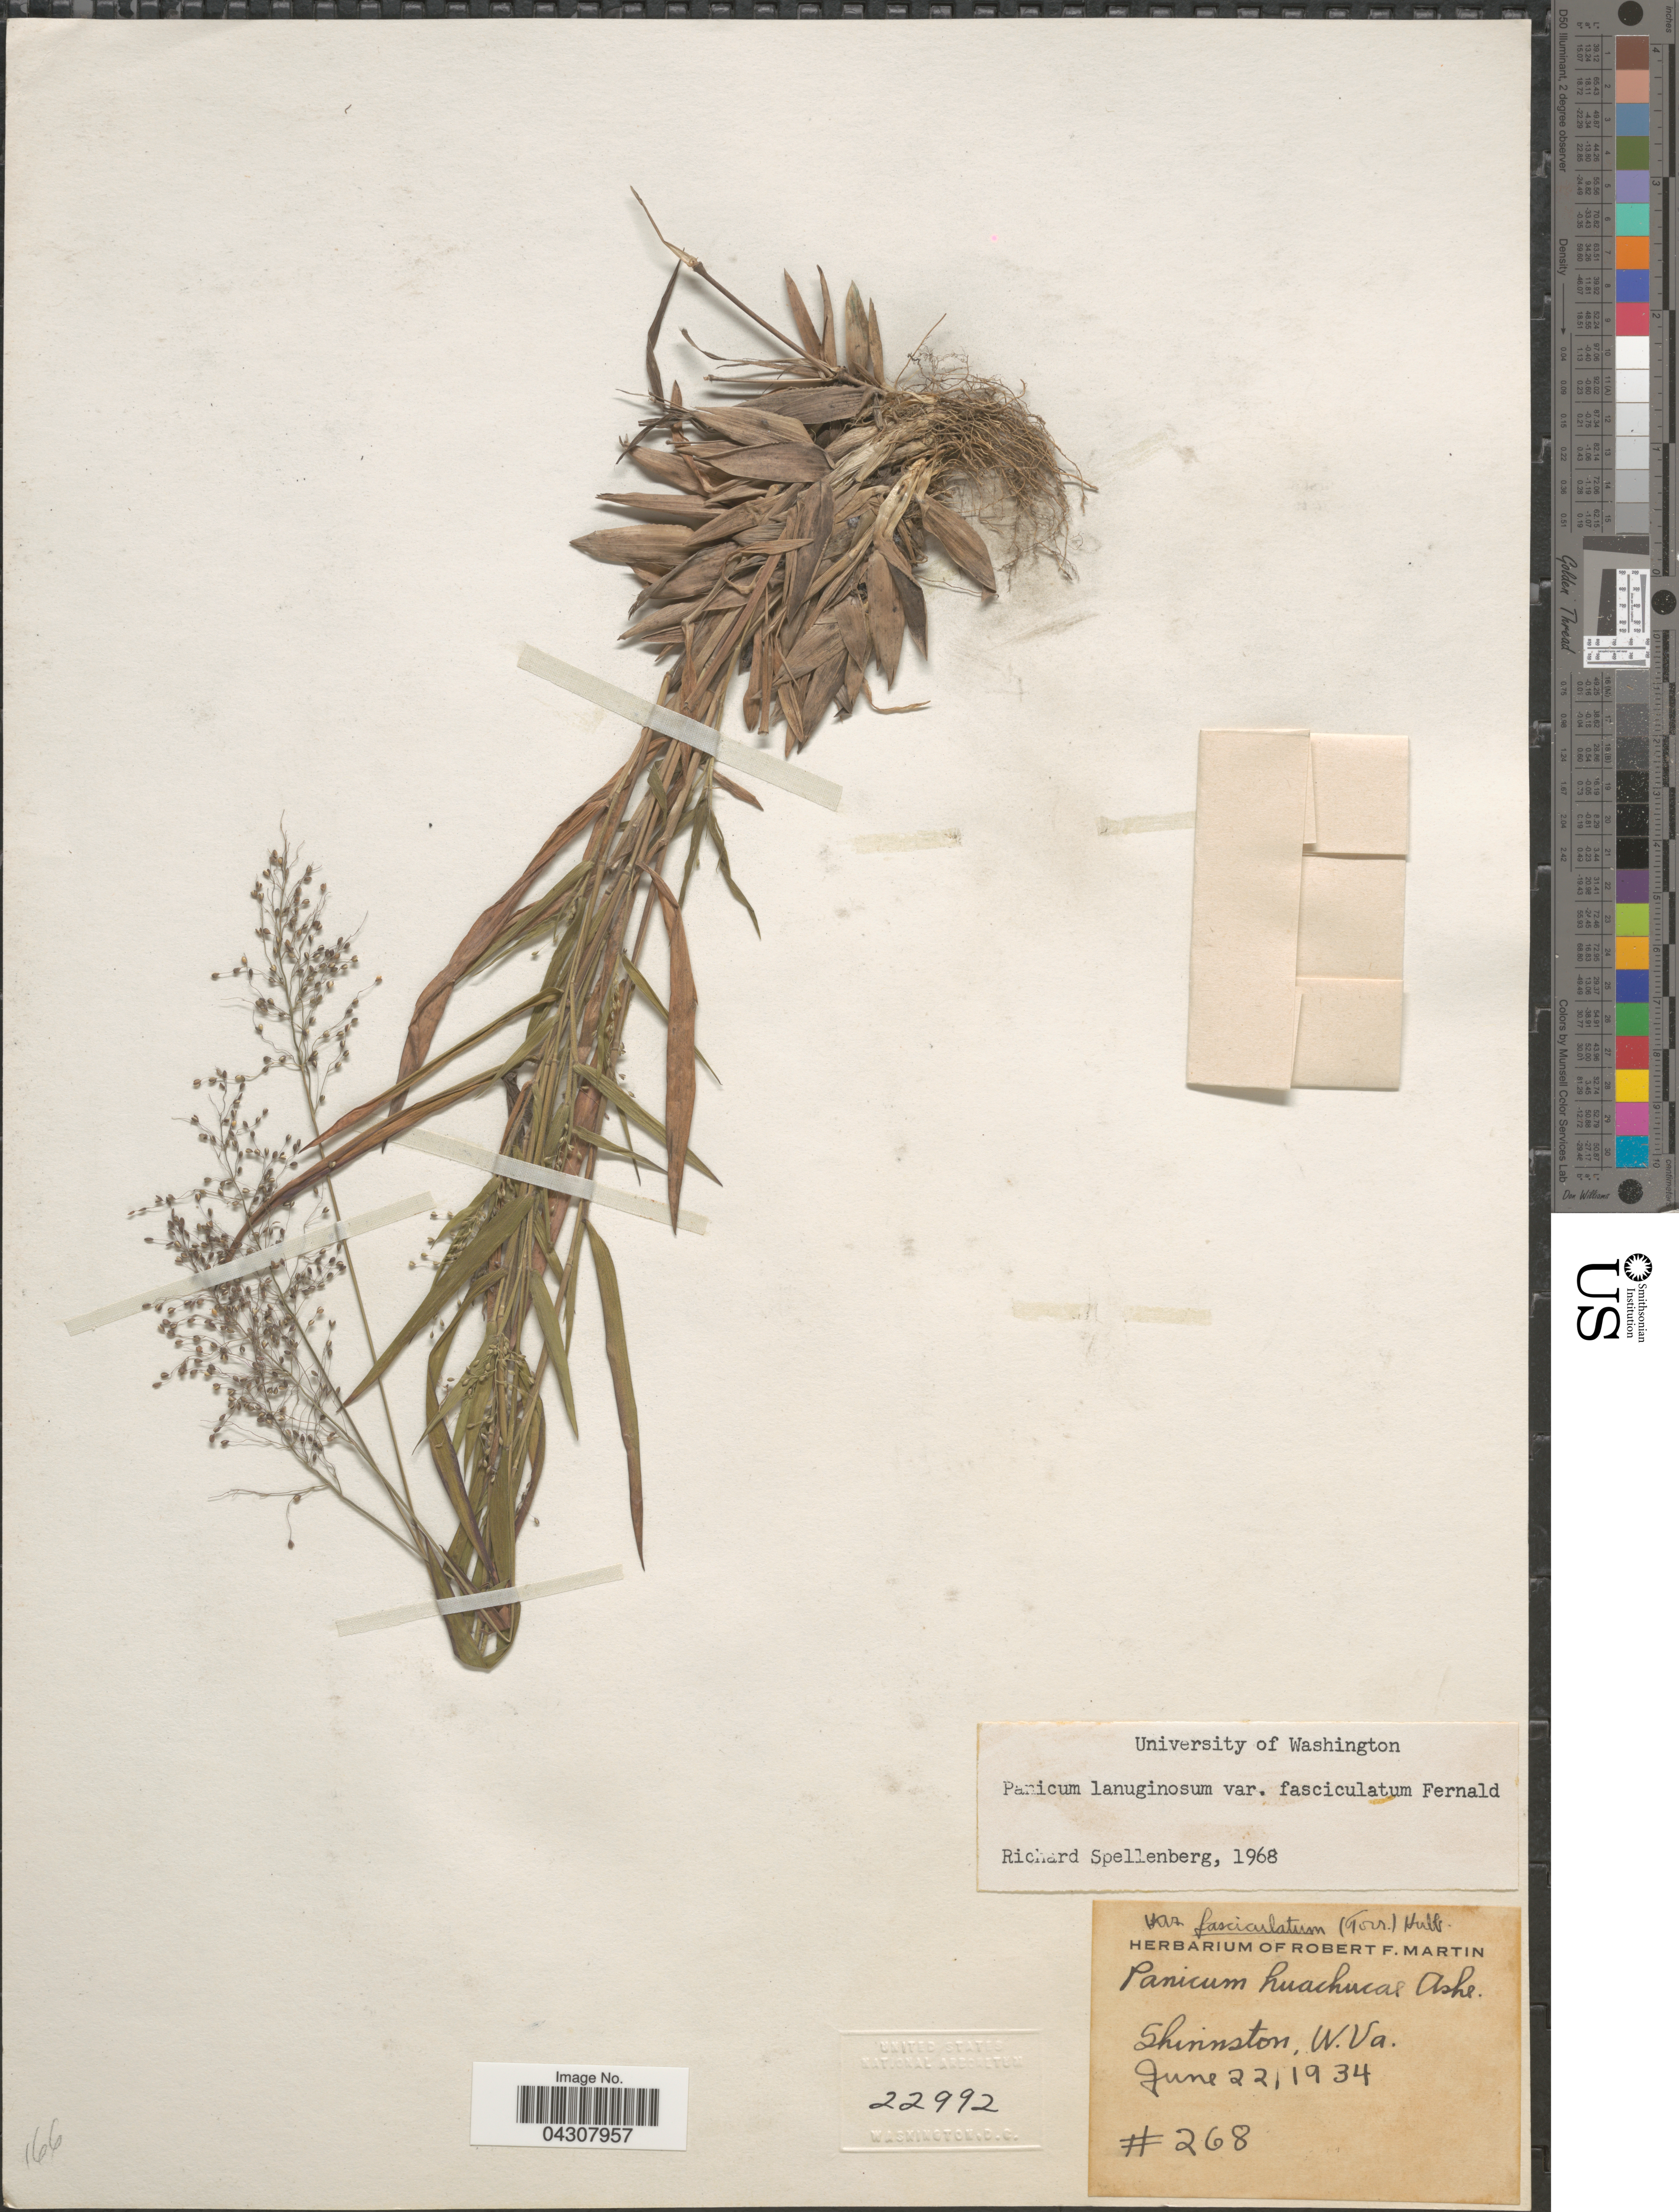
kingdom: Plantae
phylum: Tracheophyta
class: Liliopsida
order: Poales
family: Poaceae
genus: Dichanthelium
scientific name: Dichanthelium acuminatum var. acuminatum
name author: (Sw.) Gould & C.A. Clark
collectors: ex herb. Martin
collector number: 268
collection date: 1934-06-22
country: United States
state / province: West Virginia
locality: Shinnston.